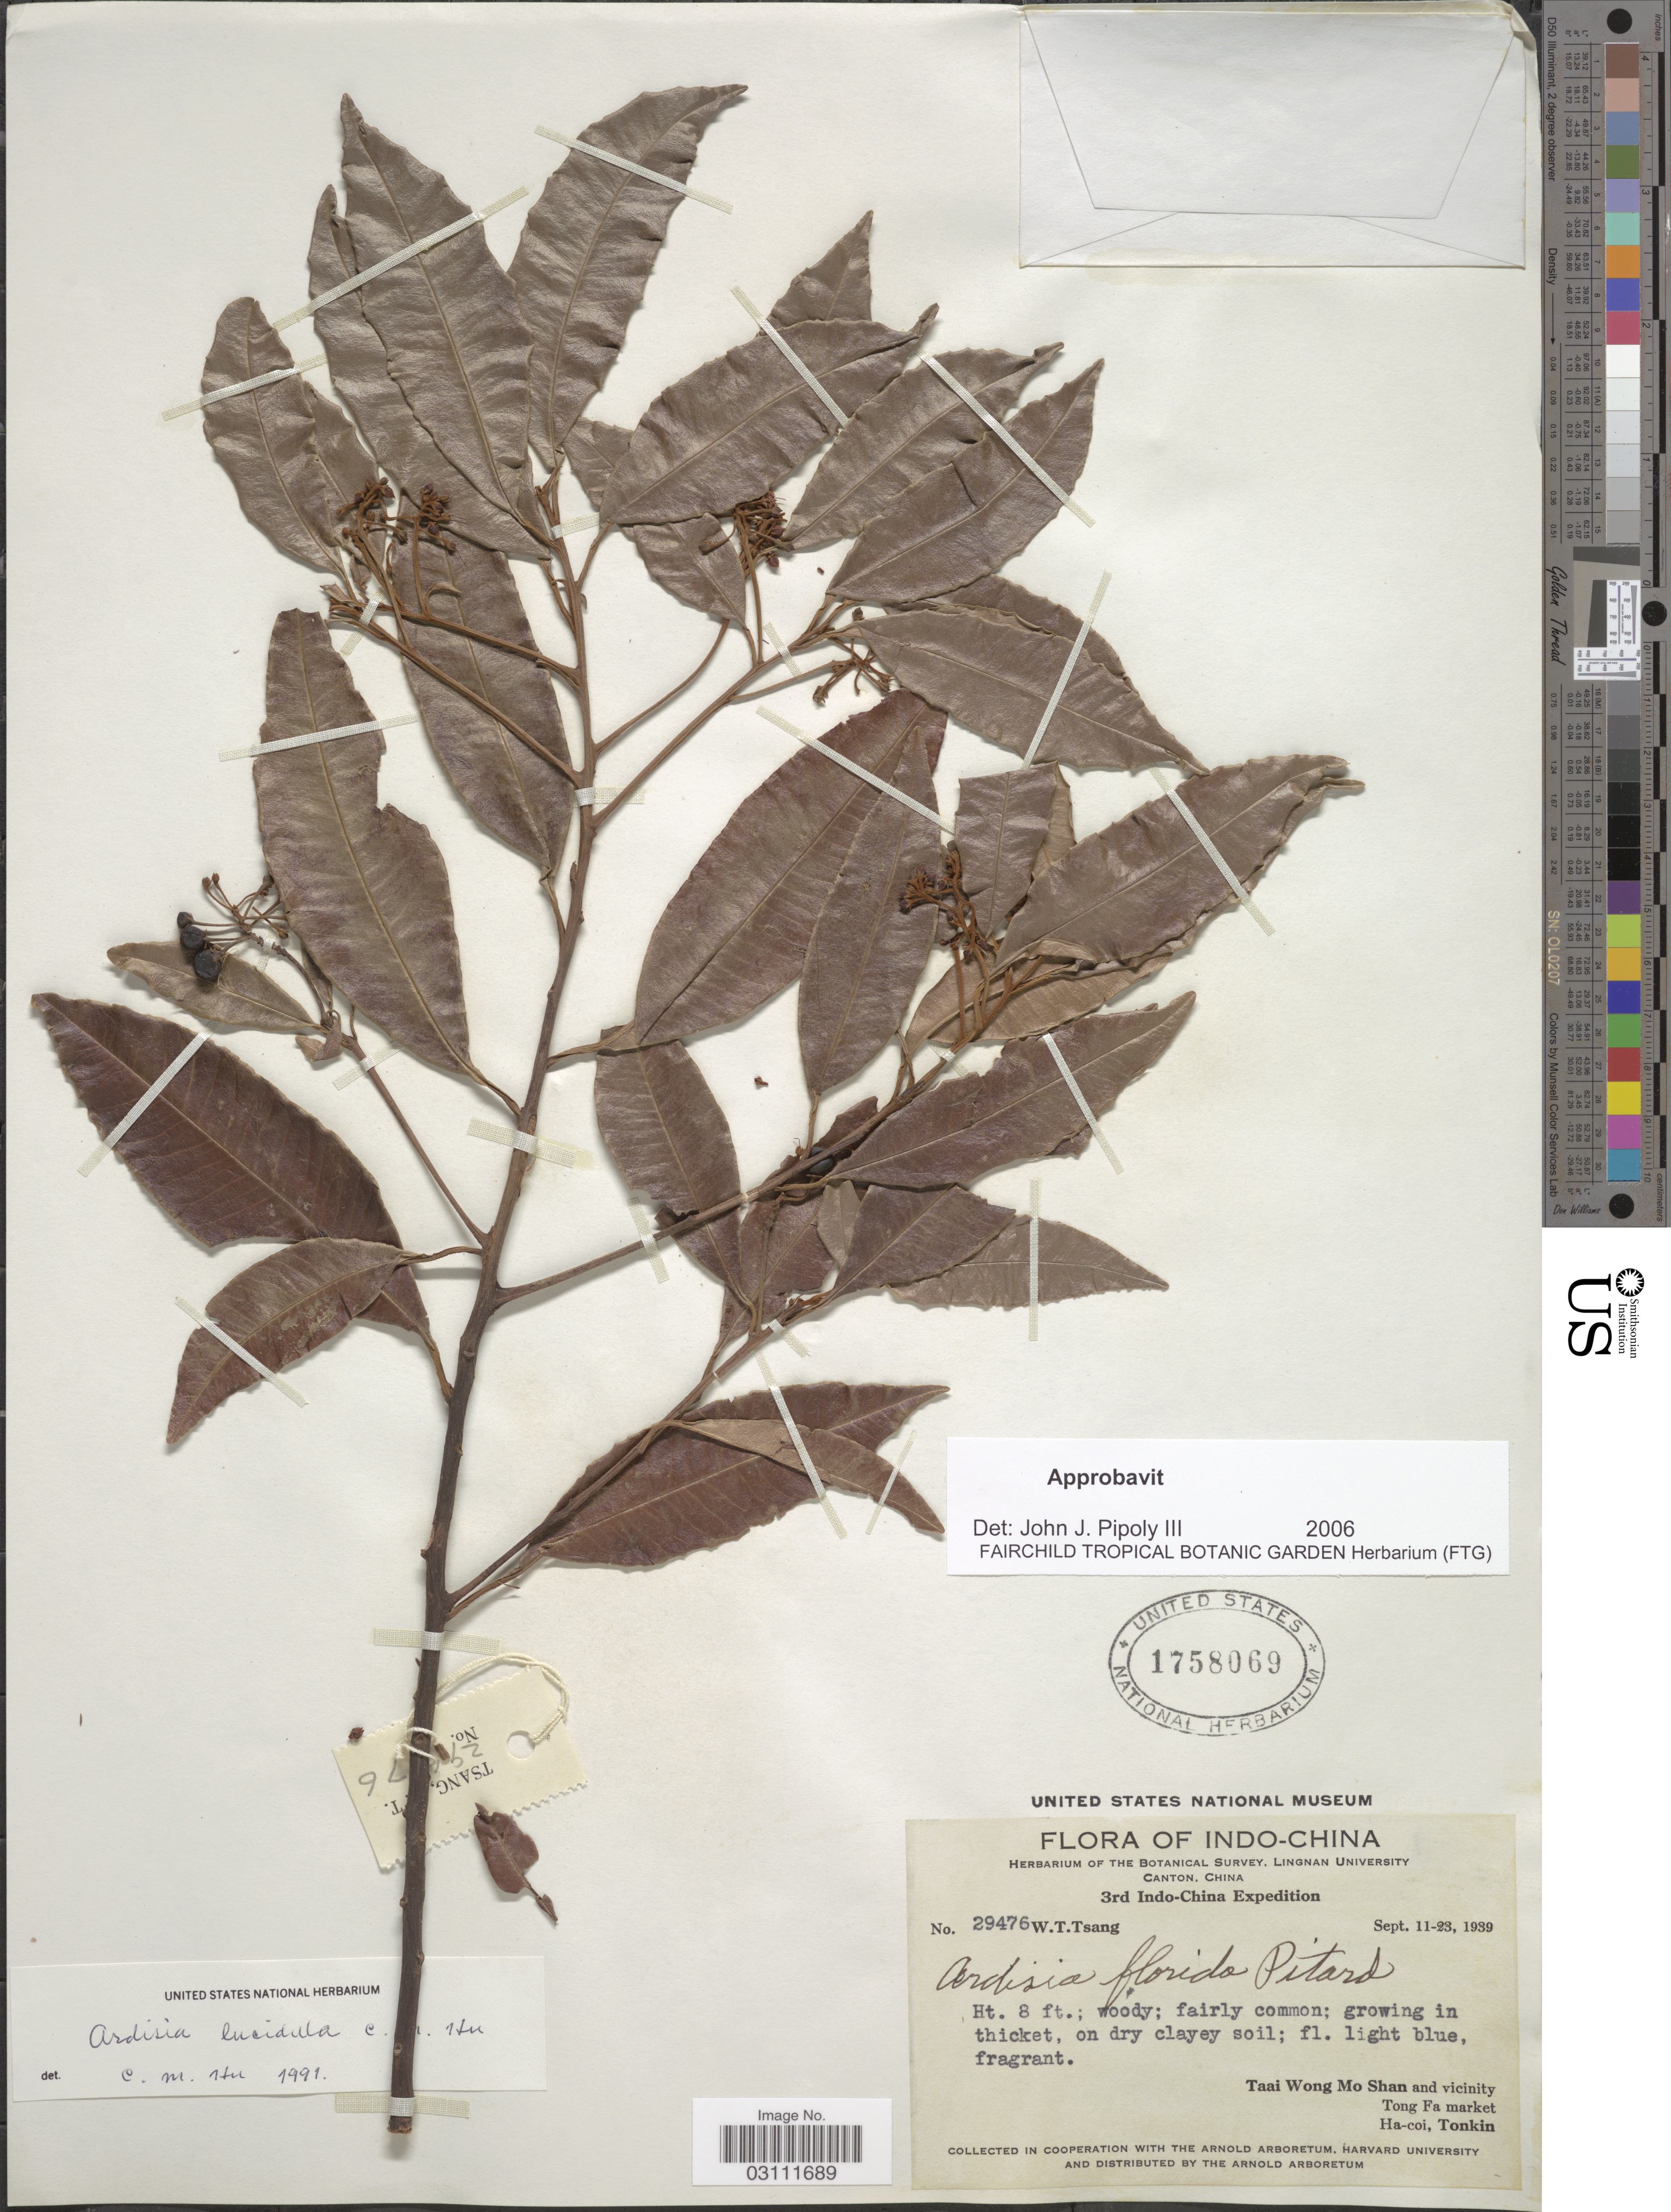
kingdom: Plantae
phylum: Tracheophyta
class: Magnoliopsida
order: Ericales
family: Primulaceae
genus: Ardisia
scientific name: Ardisia lucidula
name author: C.M. Hu & J.E. Vidal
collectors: W. T. Tsang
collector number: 29476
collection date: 1939-09-11/1939-09-23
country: Vietnam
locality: Indo-China, Taai Wong Mo Shan and vicinity, Tong Fa market, Ha-coi, Tonkin.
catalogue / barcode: US 1758069